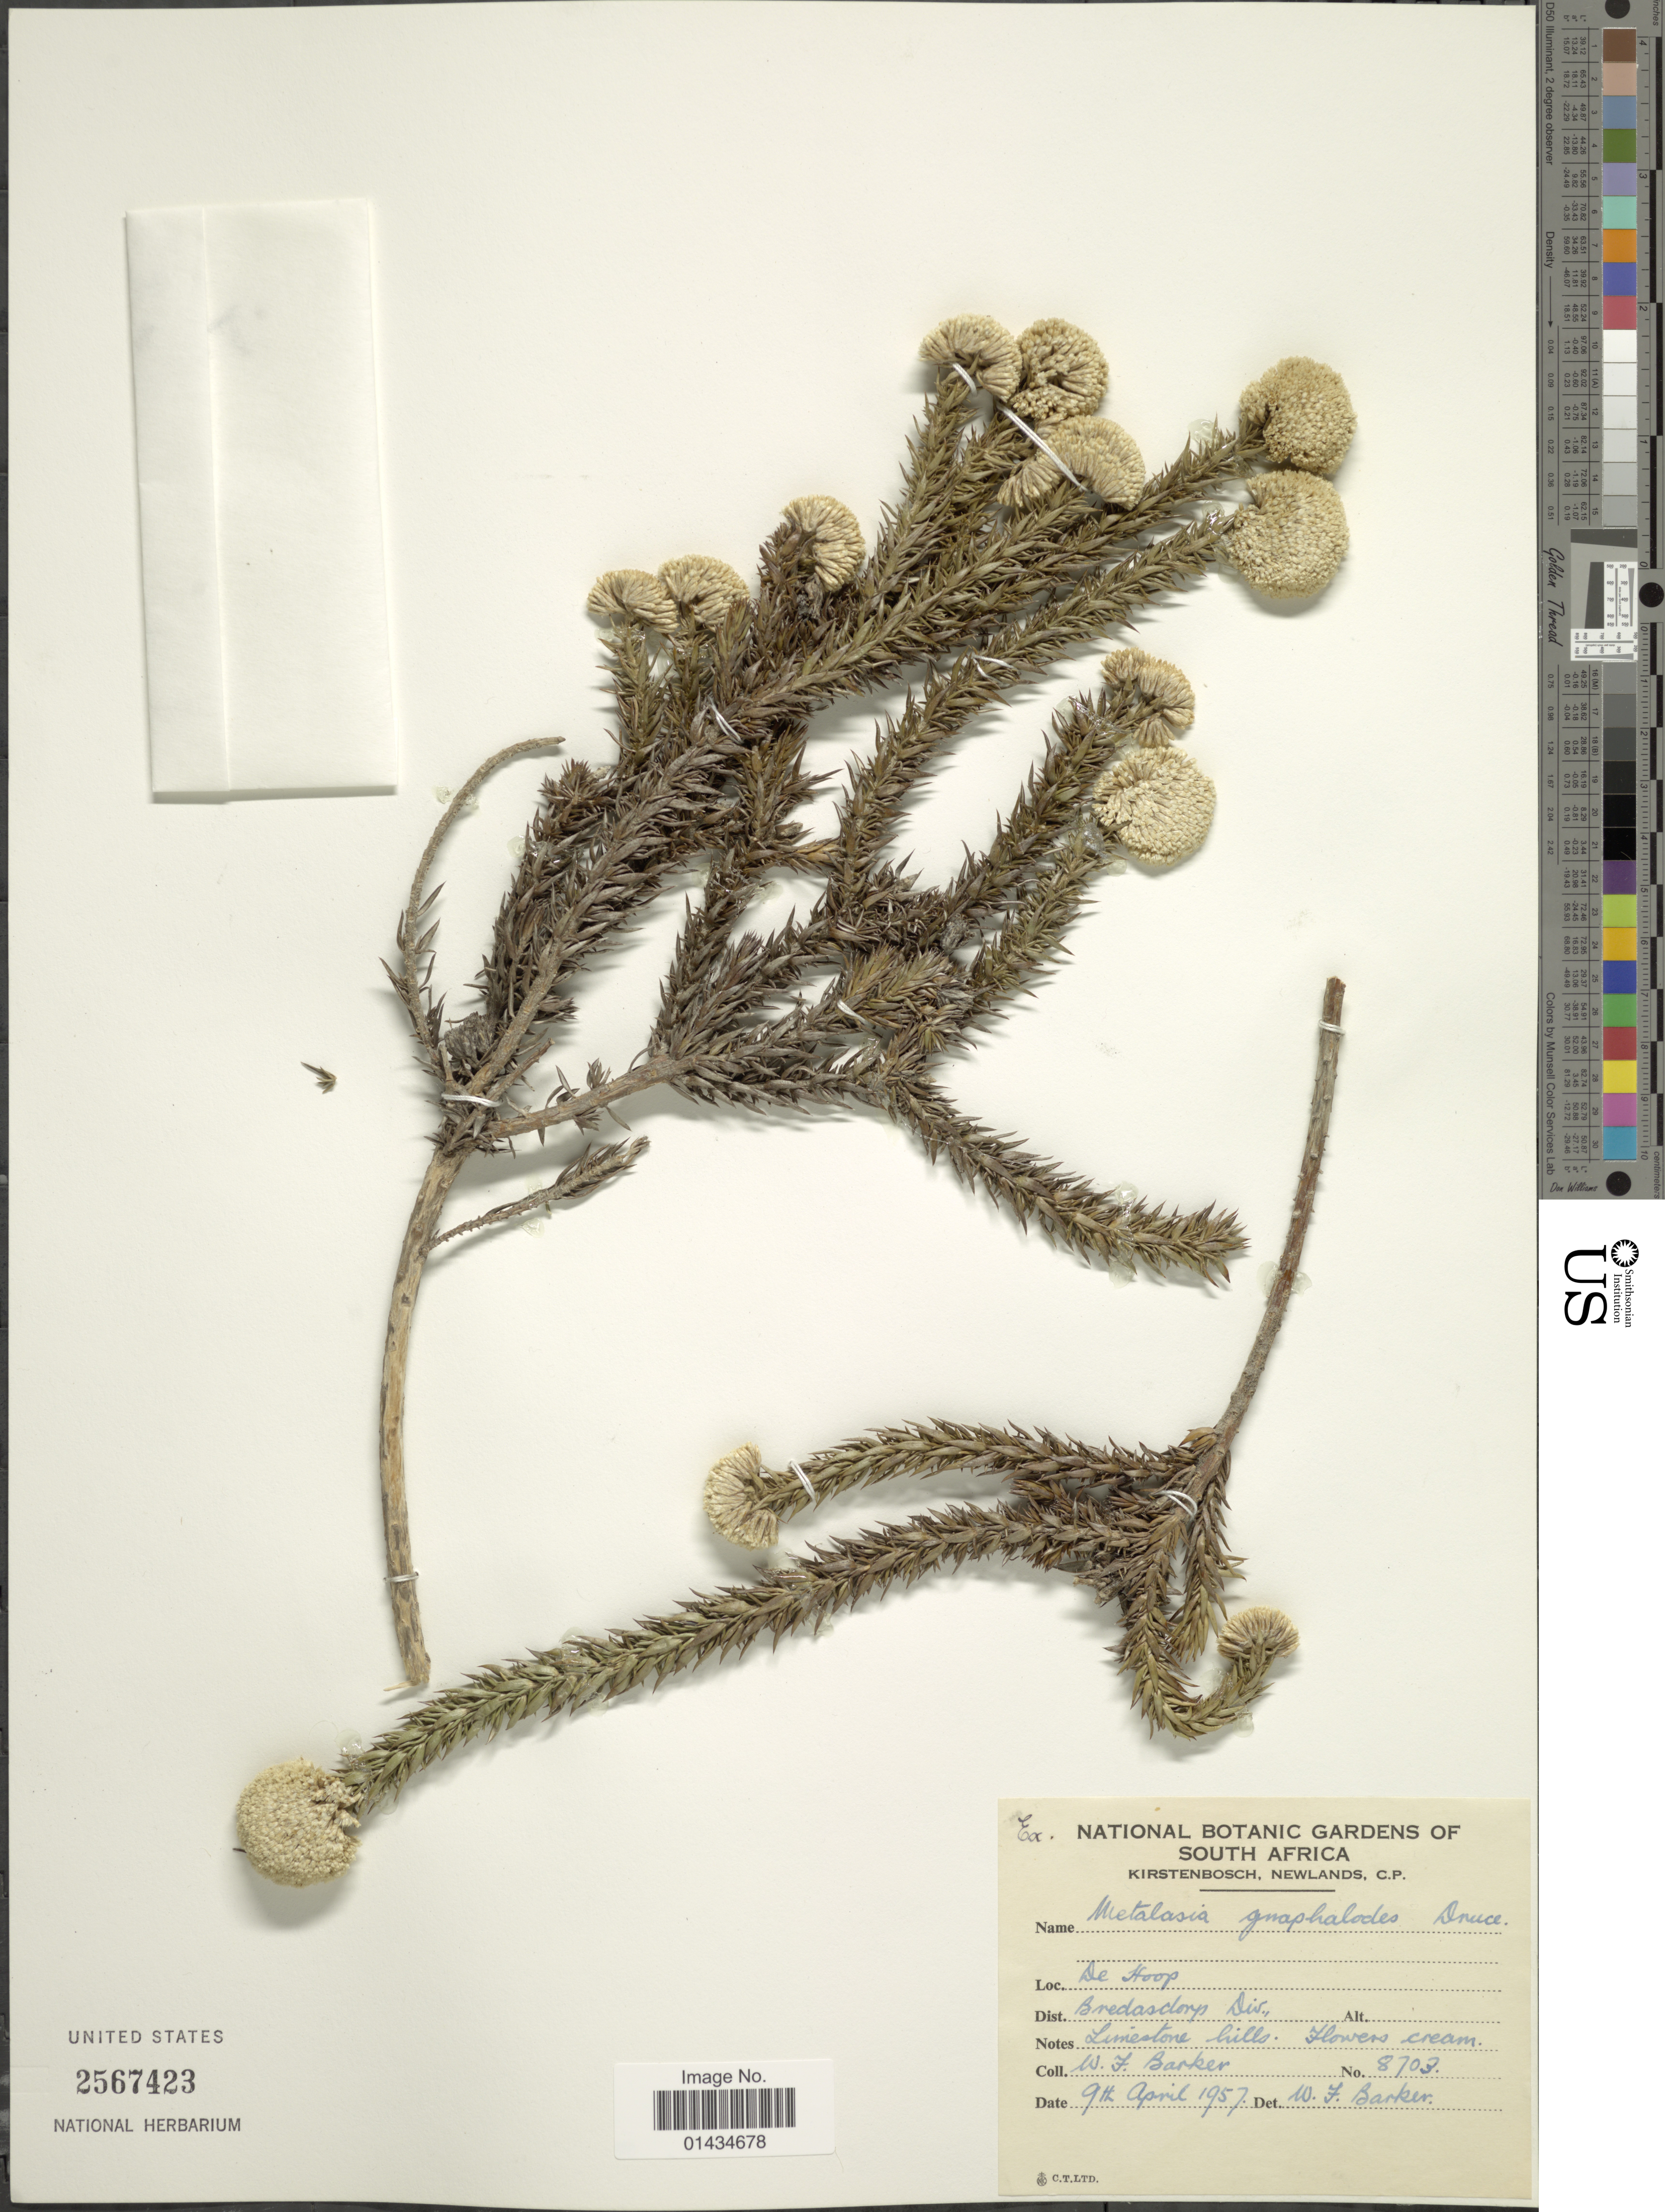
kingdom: Plantae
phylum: Tracheophyta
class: Magnoliopsida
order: Asterales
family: Asteraceae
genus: Metalasia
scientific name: Metalasia gnaphalodes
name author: Druce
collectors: W. F. Barker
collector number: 8703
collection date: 1957-04-09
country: South Africa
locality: De Hoop, Bredasdorp Dis., Limestone hills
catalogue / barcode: US 2567423